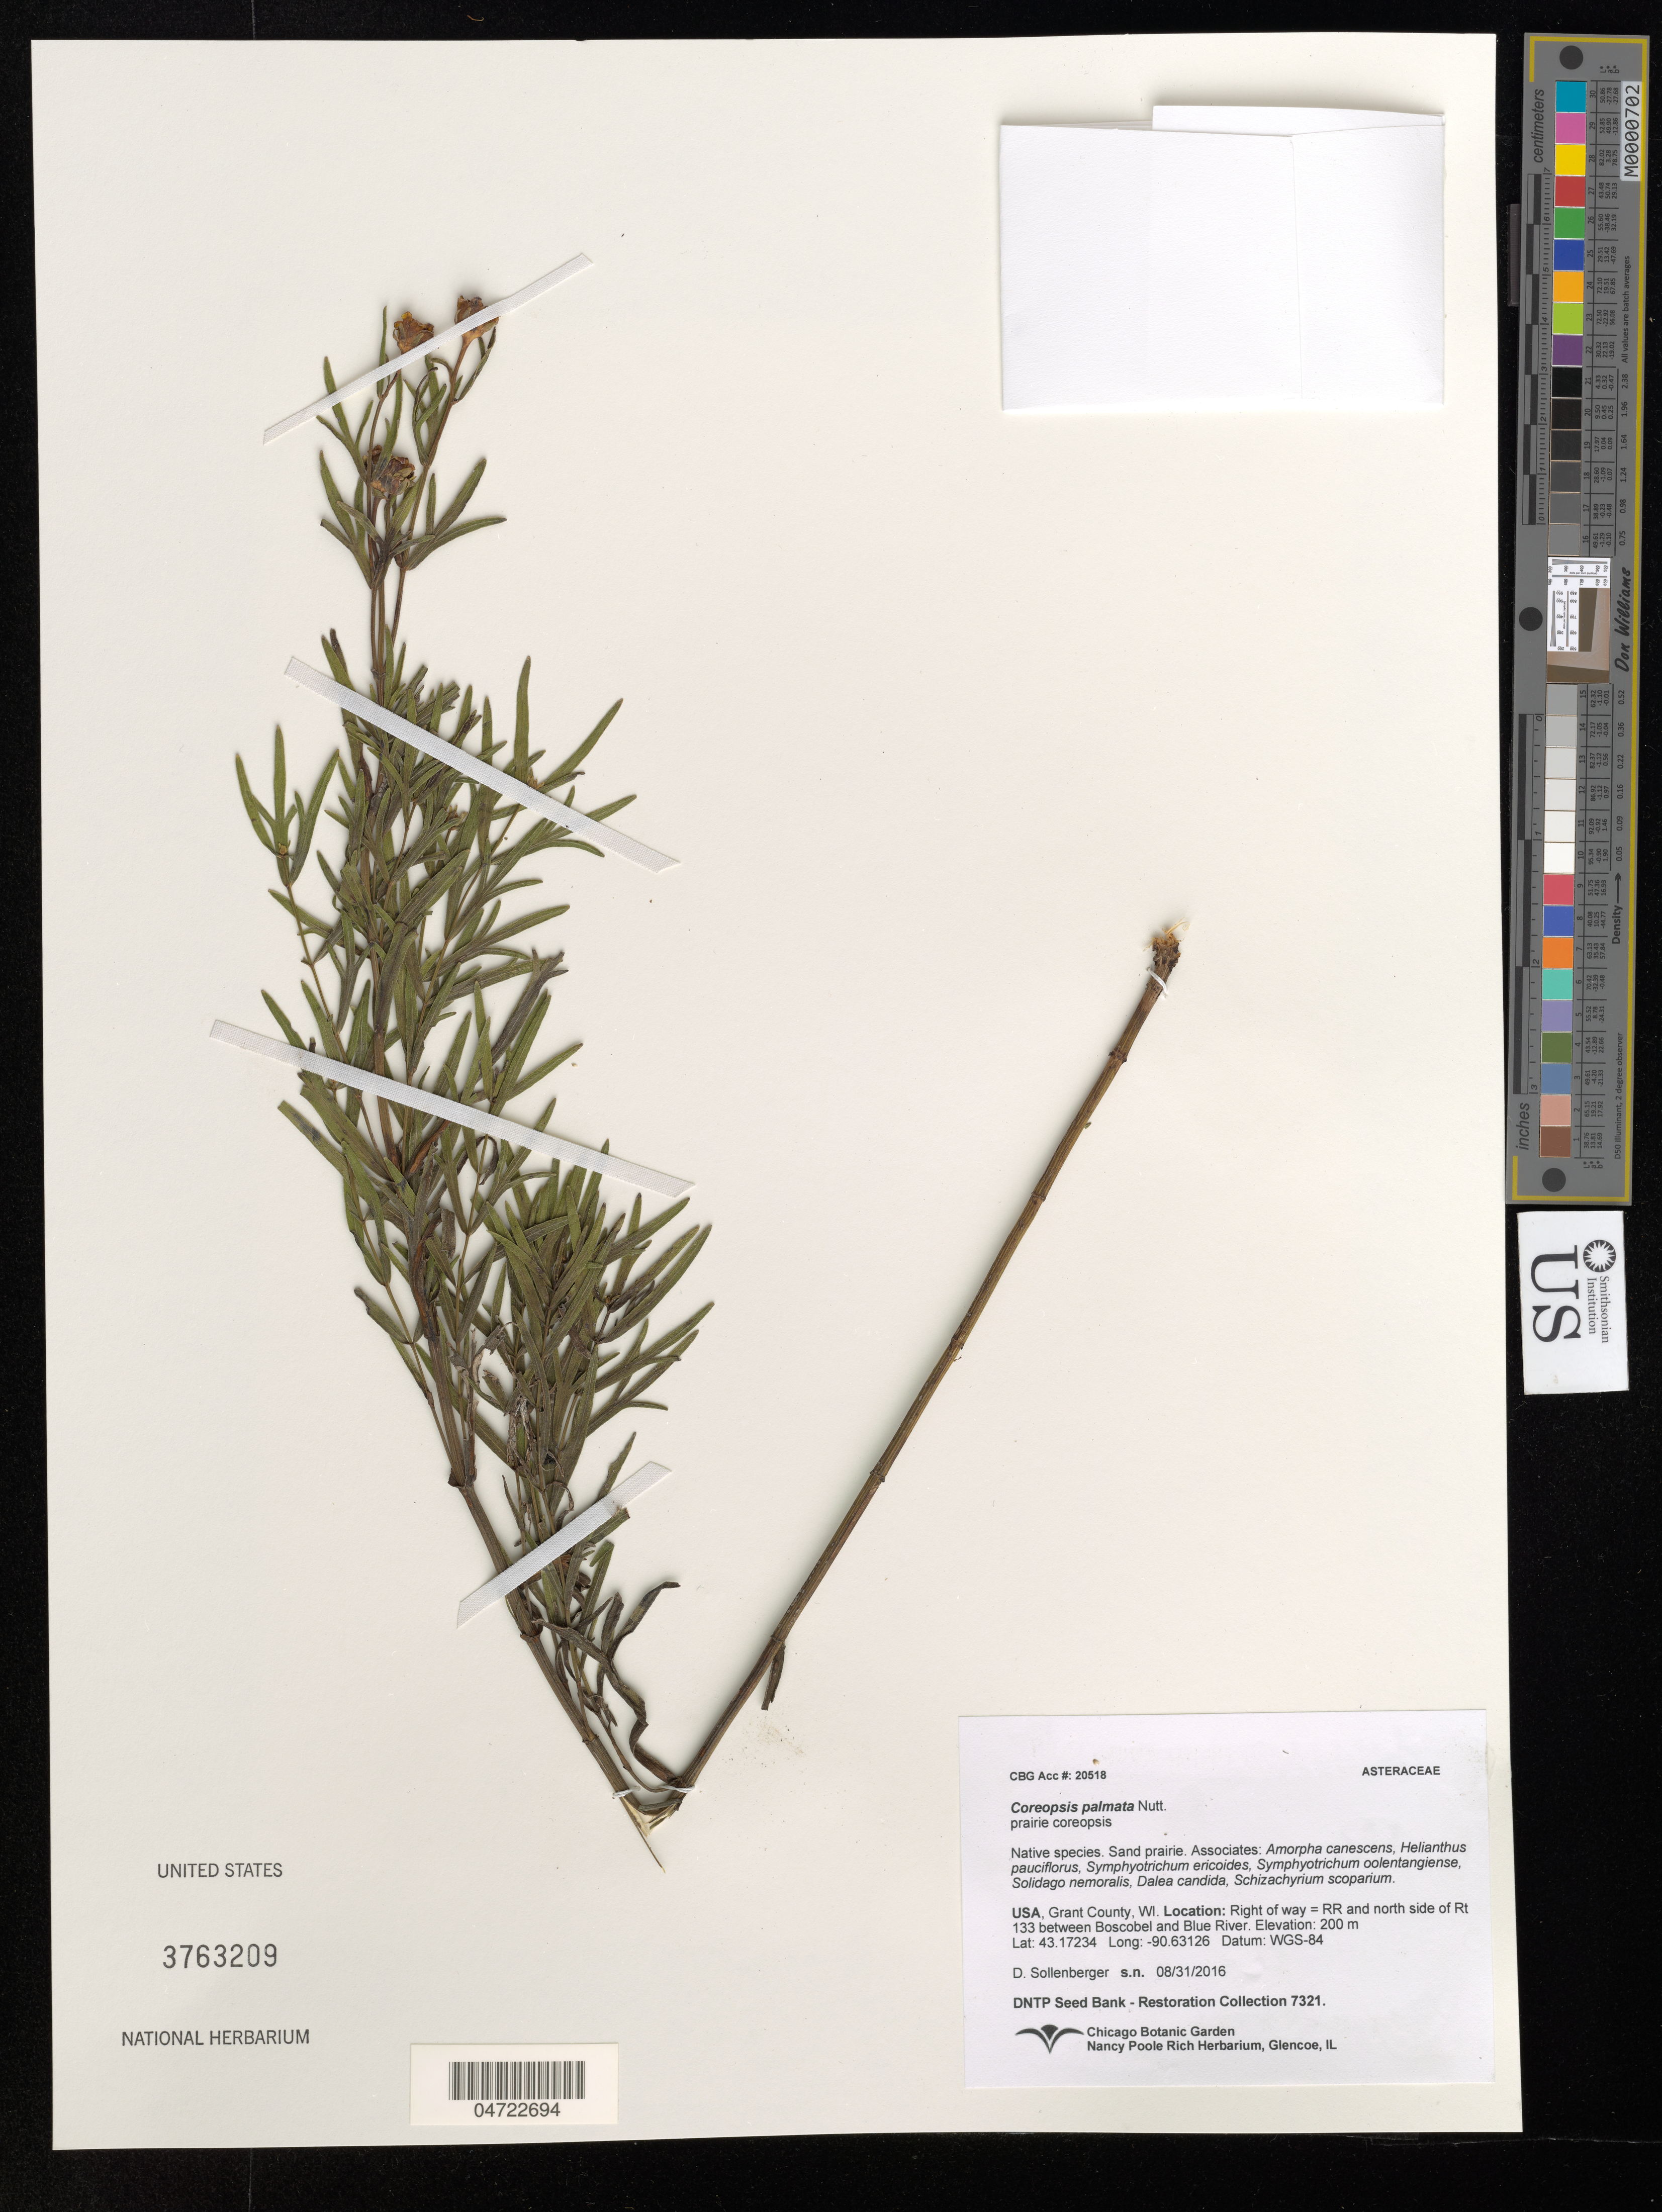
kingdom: Plantae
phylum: Tracheophyta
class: Magnoliopsida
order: Asterales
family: Asteraceae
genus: Coreopsis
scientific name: Coreopsis palmata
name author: Nutt.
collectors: D. Sollenberger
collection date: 2016-08-31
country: United States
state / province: Wisconsin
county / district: Grant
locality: Grant County. Right of way = RR and north side of Rt 133 between Boscobel and Blue River.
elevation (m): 200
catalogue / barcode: US 3763209